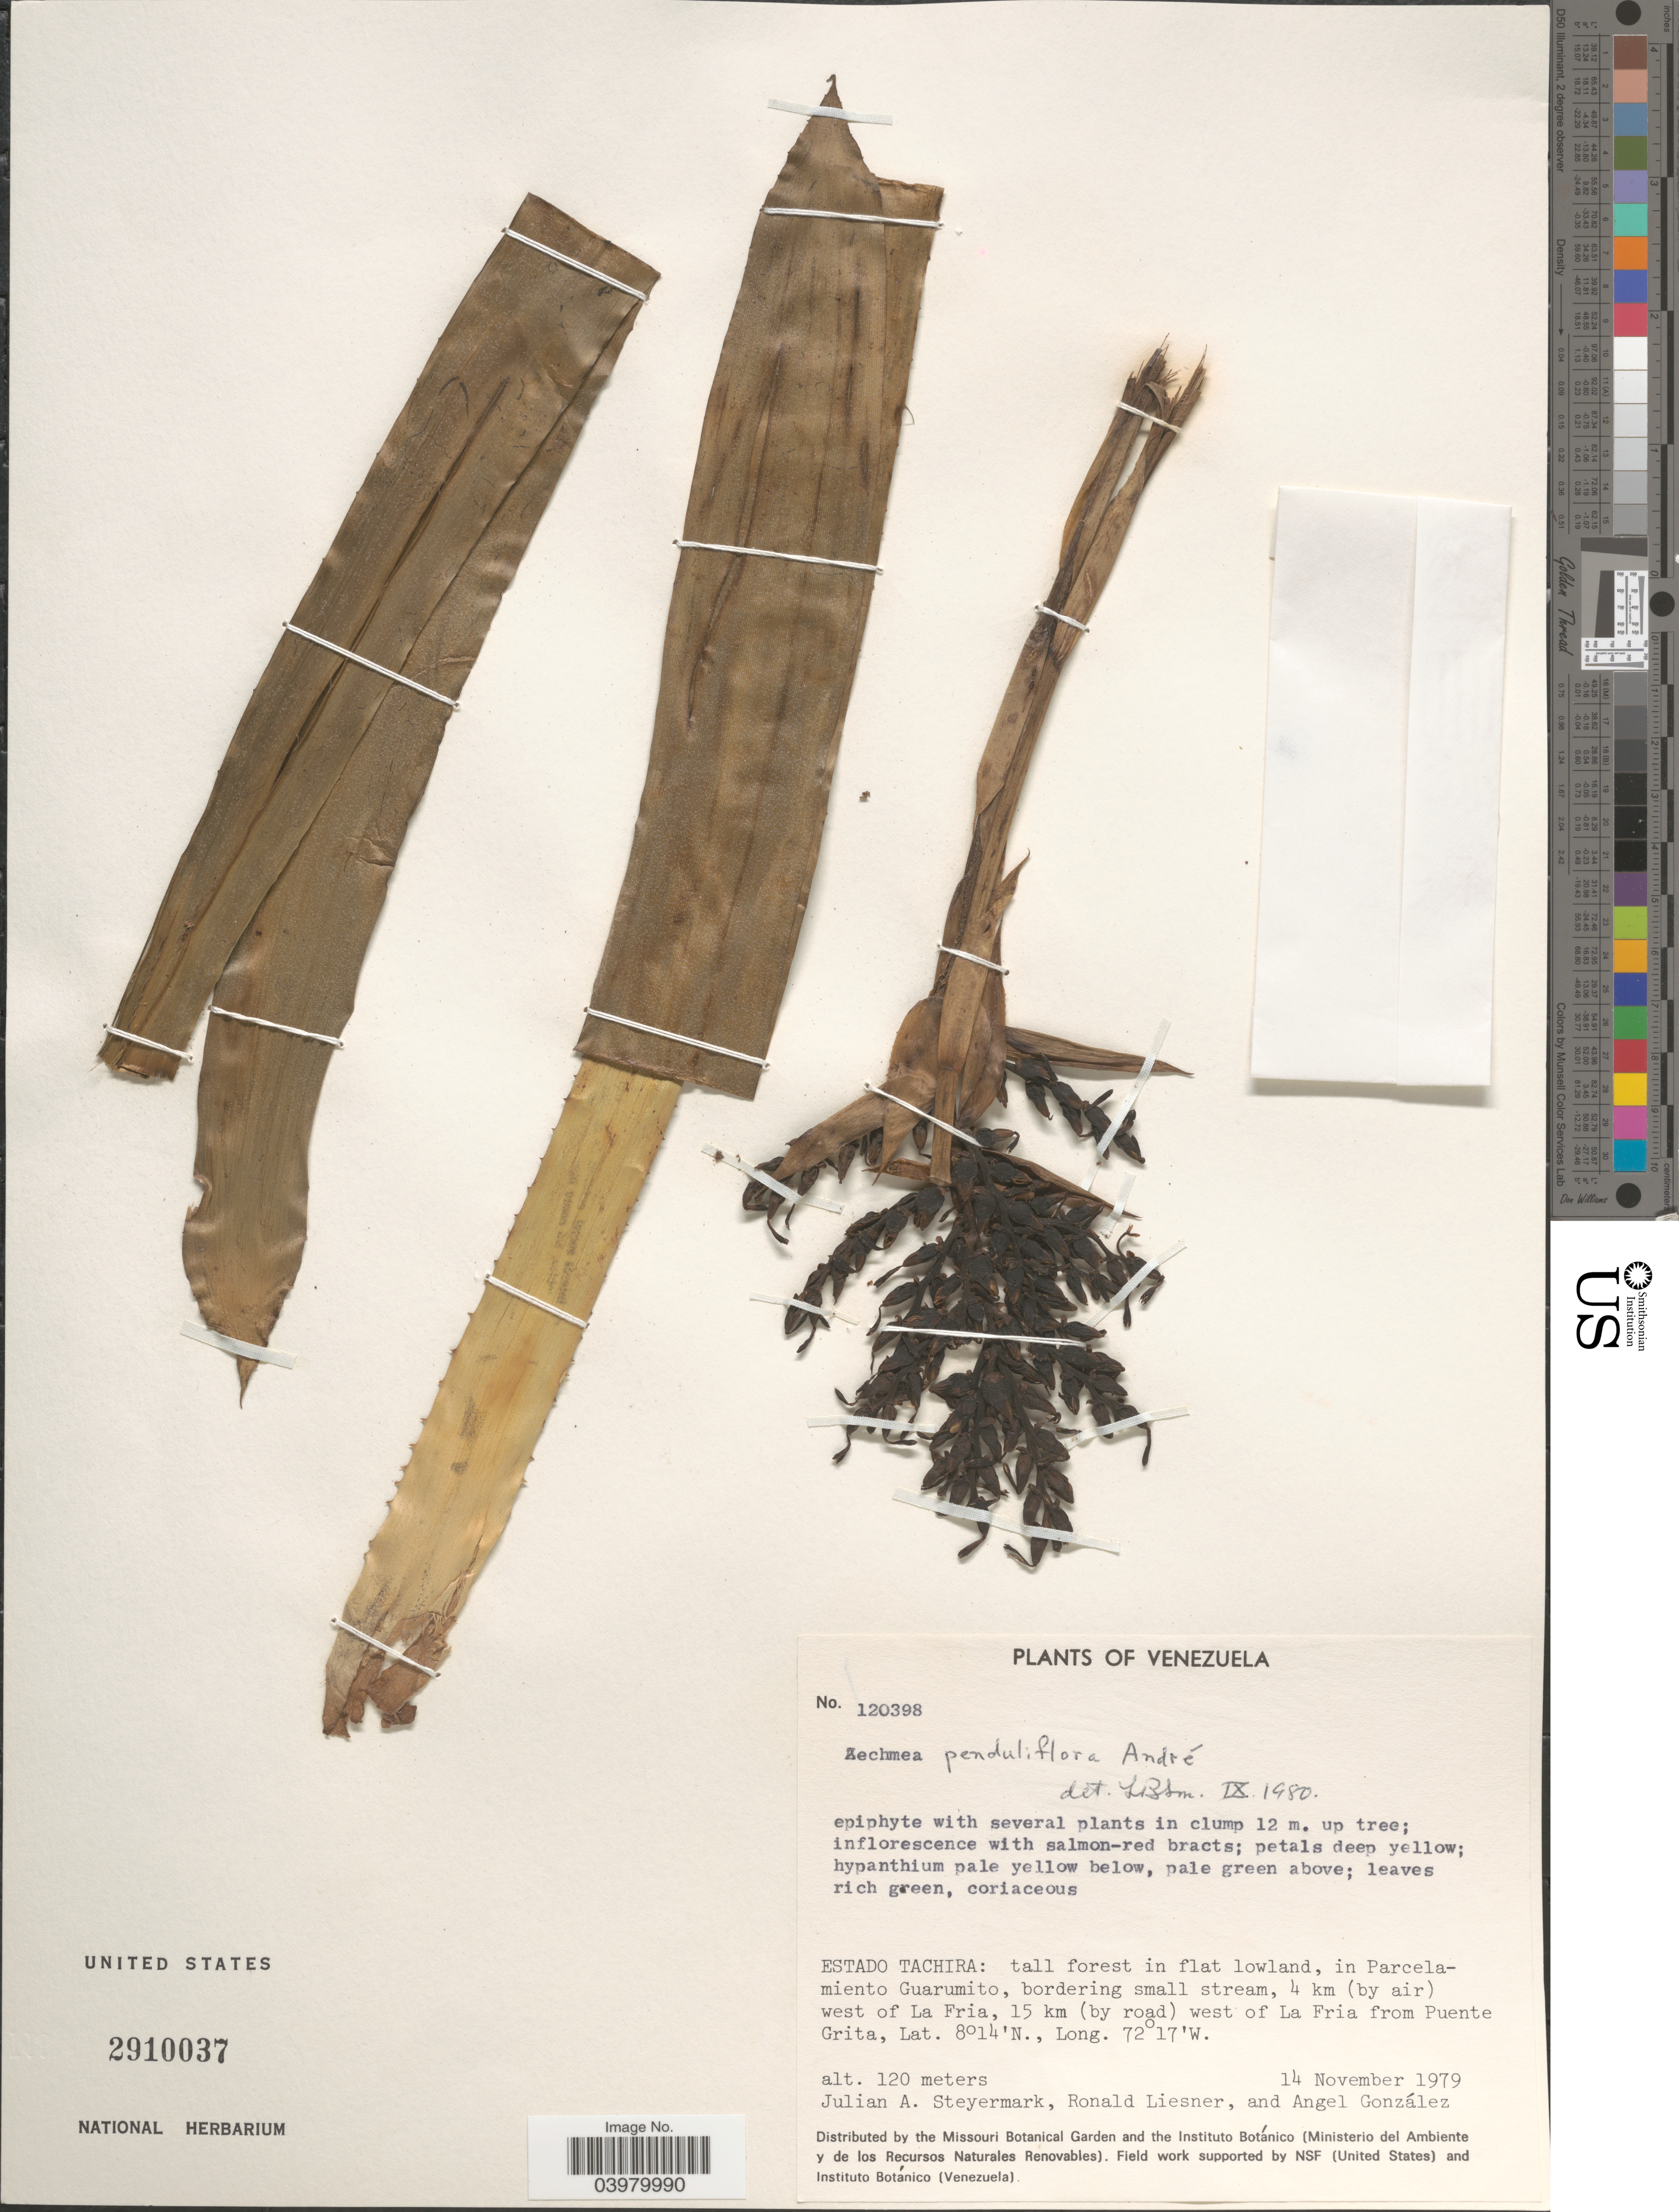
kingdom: Plantae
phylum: Tracheophyta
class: Liliopsida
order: Poales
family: Bromeliaceae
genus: Aechmea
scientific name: Aechmea penduliflora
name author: André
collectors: J. Steyermark, R. L. Liesner & A. C. González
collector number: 120398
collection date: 1979-11-14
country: Venezuela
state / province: Tachira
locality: In Parcelamiento Guarumito, bordering small stream, 4 km (by air) west of La Fria, 15 km (by road) west of La Fria from Puente Grita.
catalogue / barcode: US 2910037